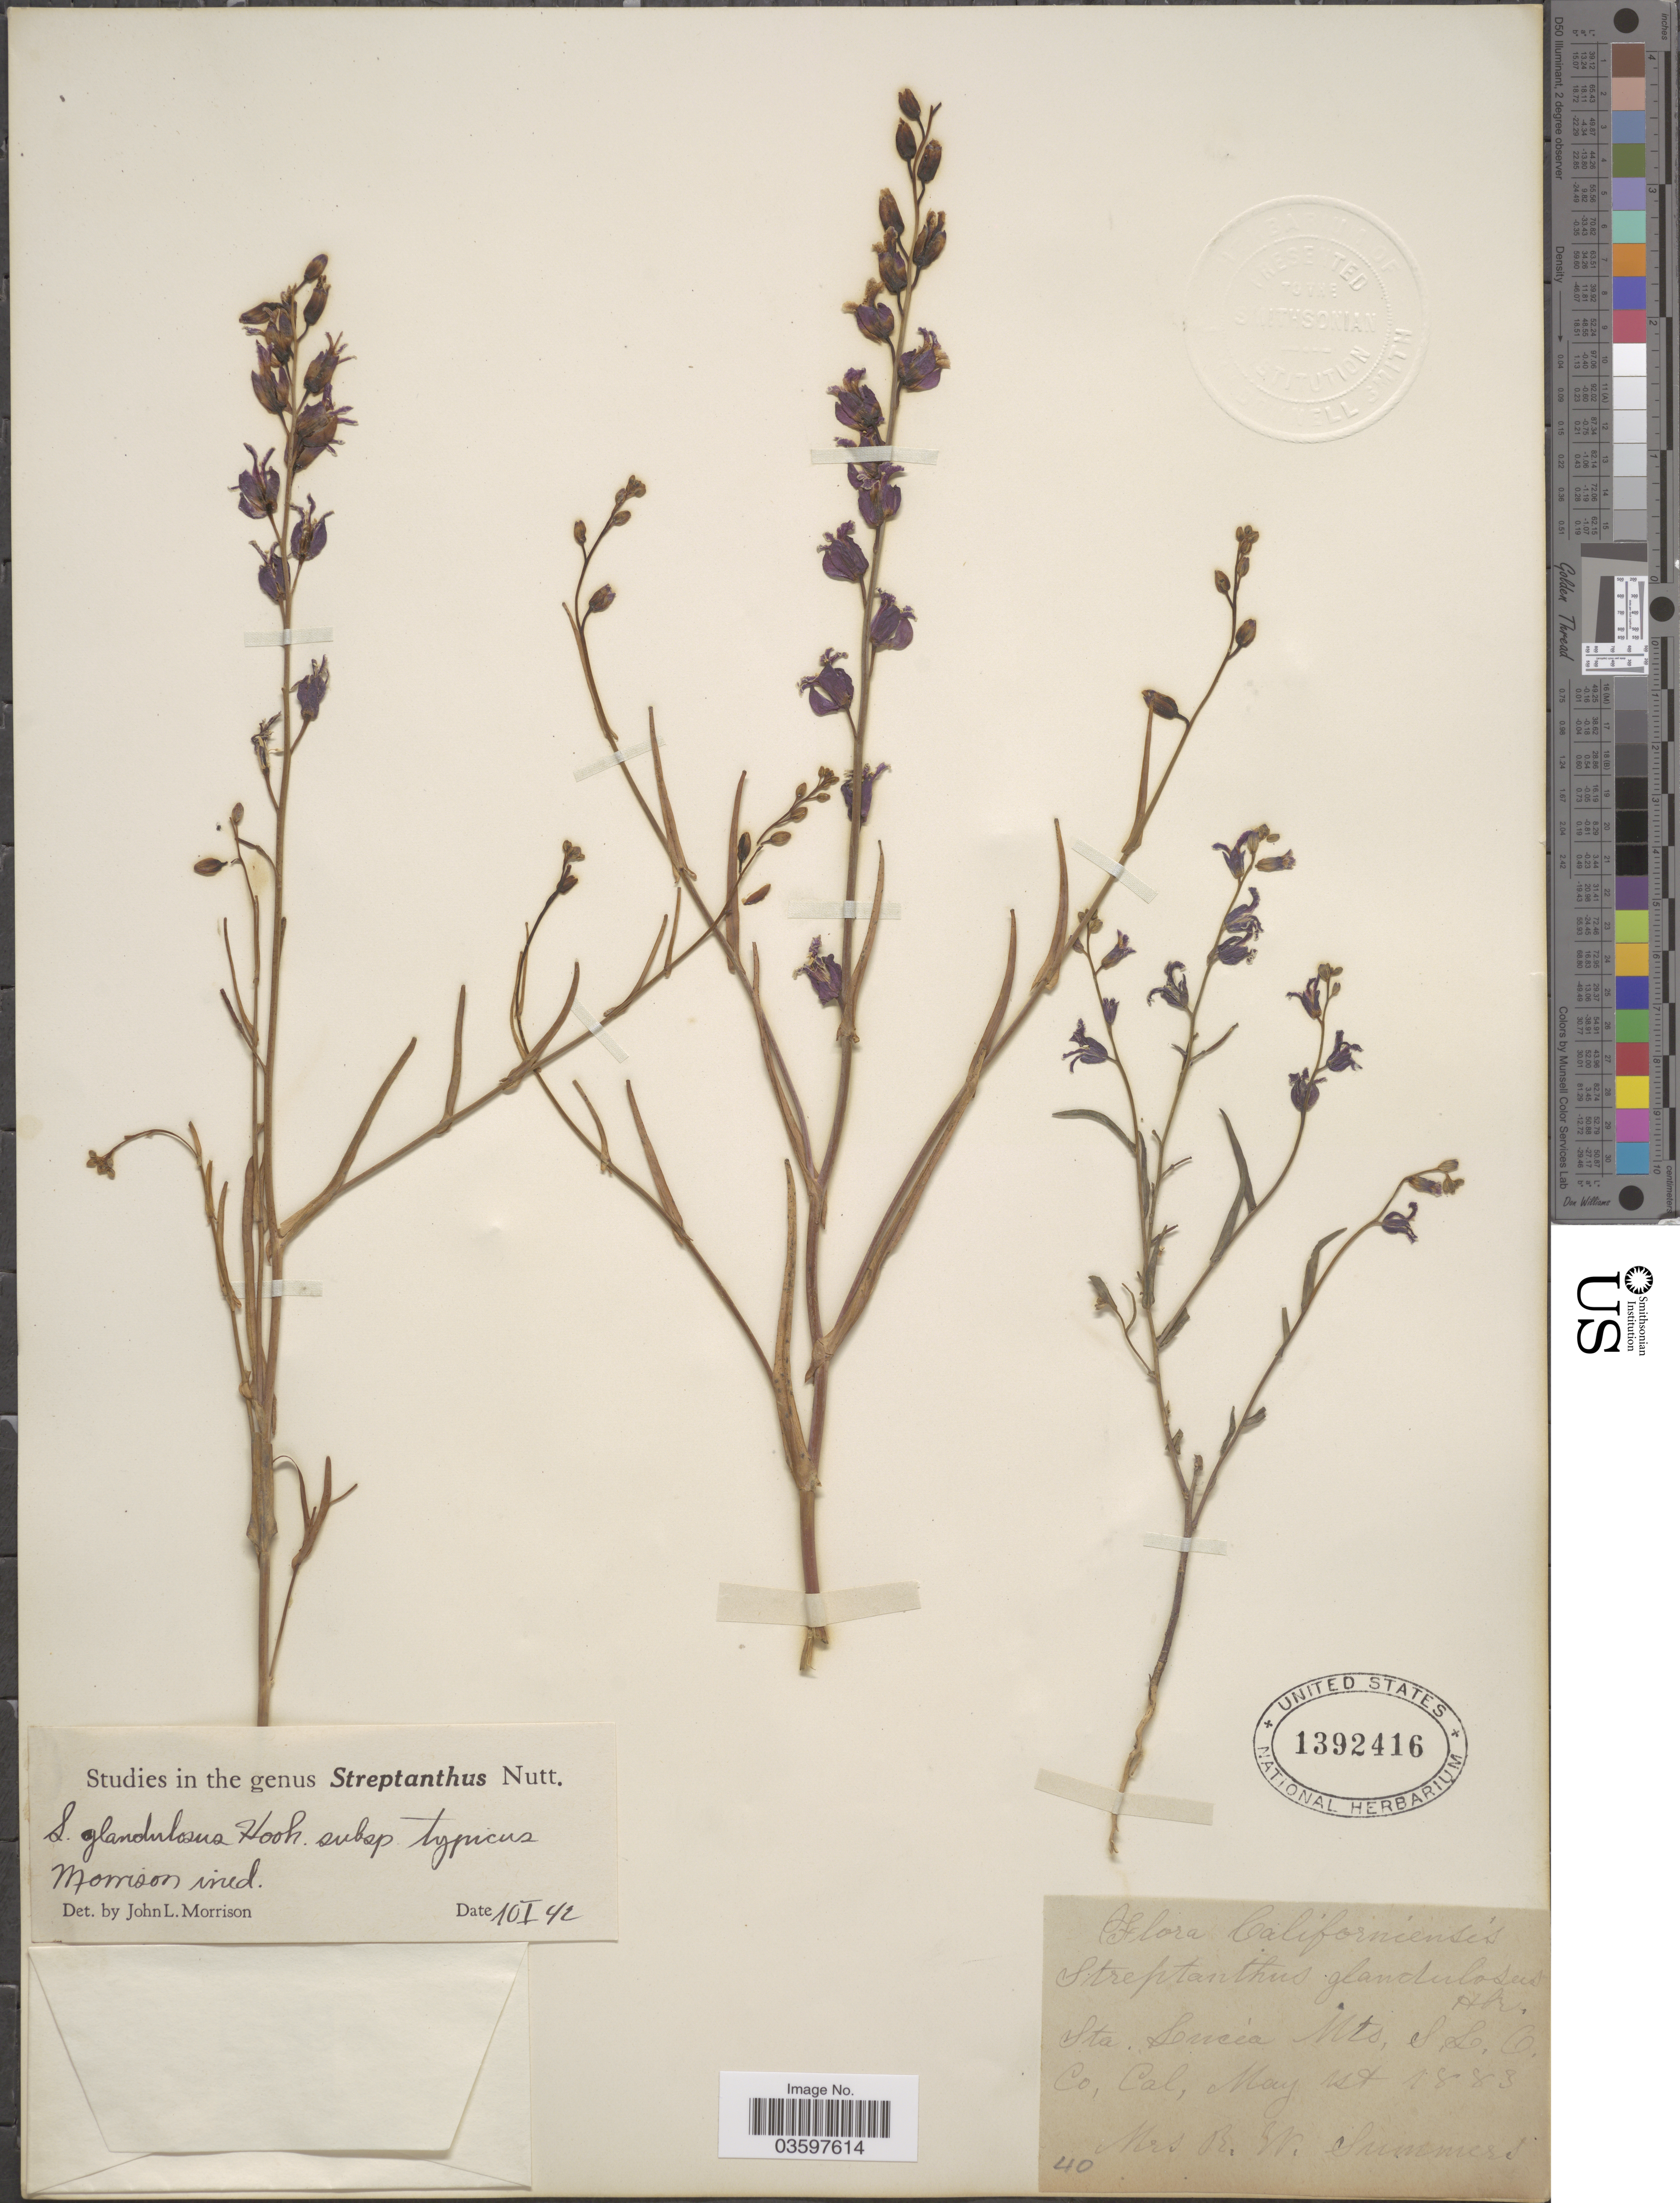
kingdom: Plantae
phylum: Tracheophyta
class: Magnoliopsida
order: Brassicales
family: Brassicaceae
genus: Streptanthus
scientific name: Streptanthus glandulosus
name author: Hook.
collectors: R. Summers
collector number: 40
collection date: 1883-05-01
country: United States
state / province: California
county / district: San Luis Obispo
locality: Californiensis. Sta. Lucia Mts, S. L. O. Co.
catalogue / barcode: US 1392416